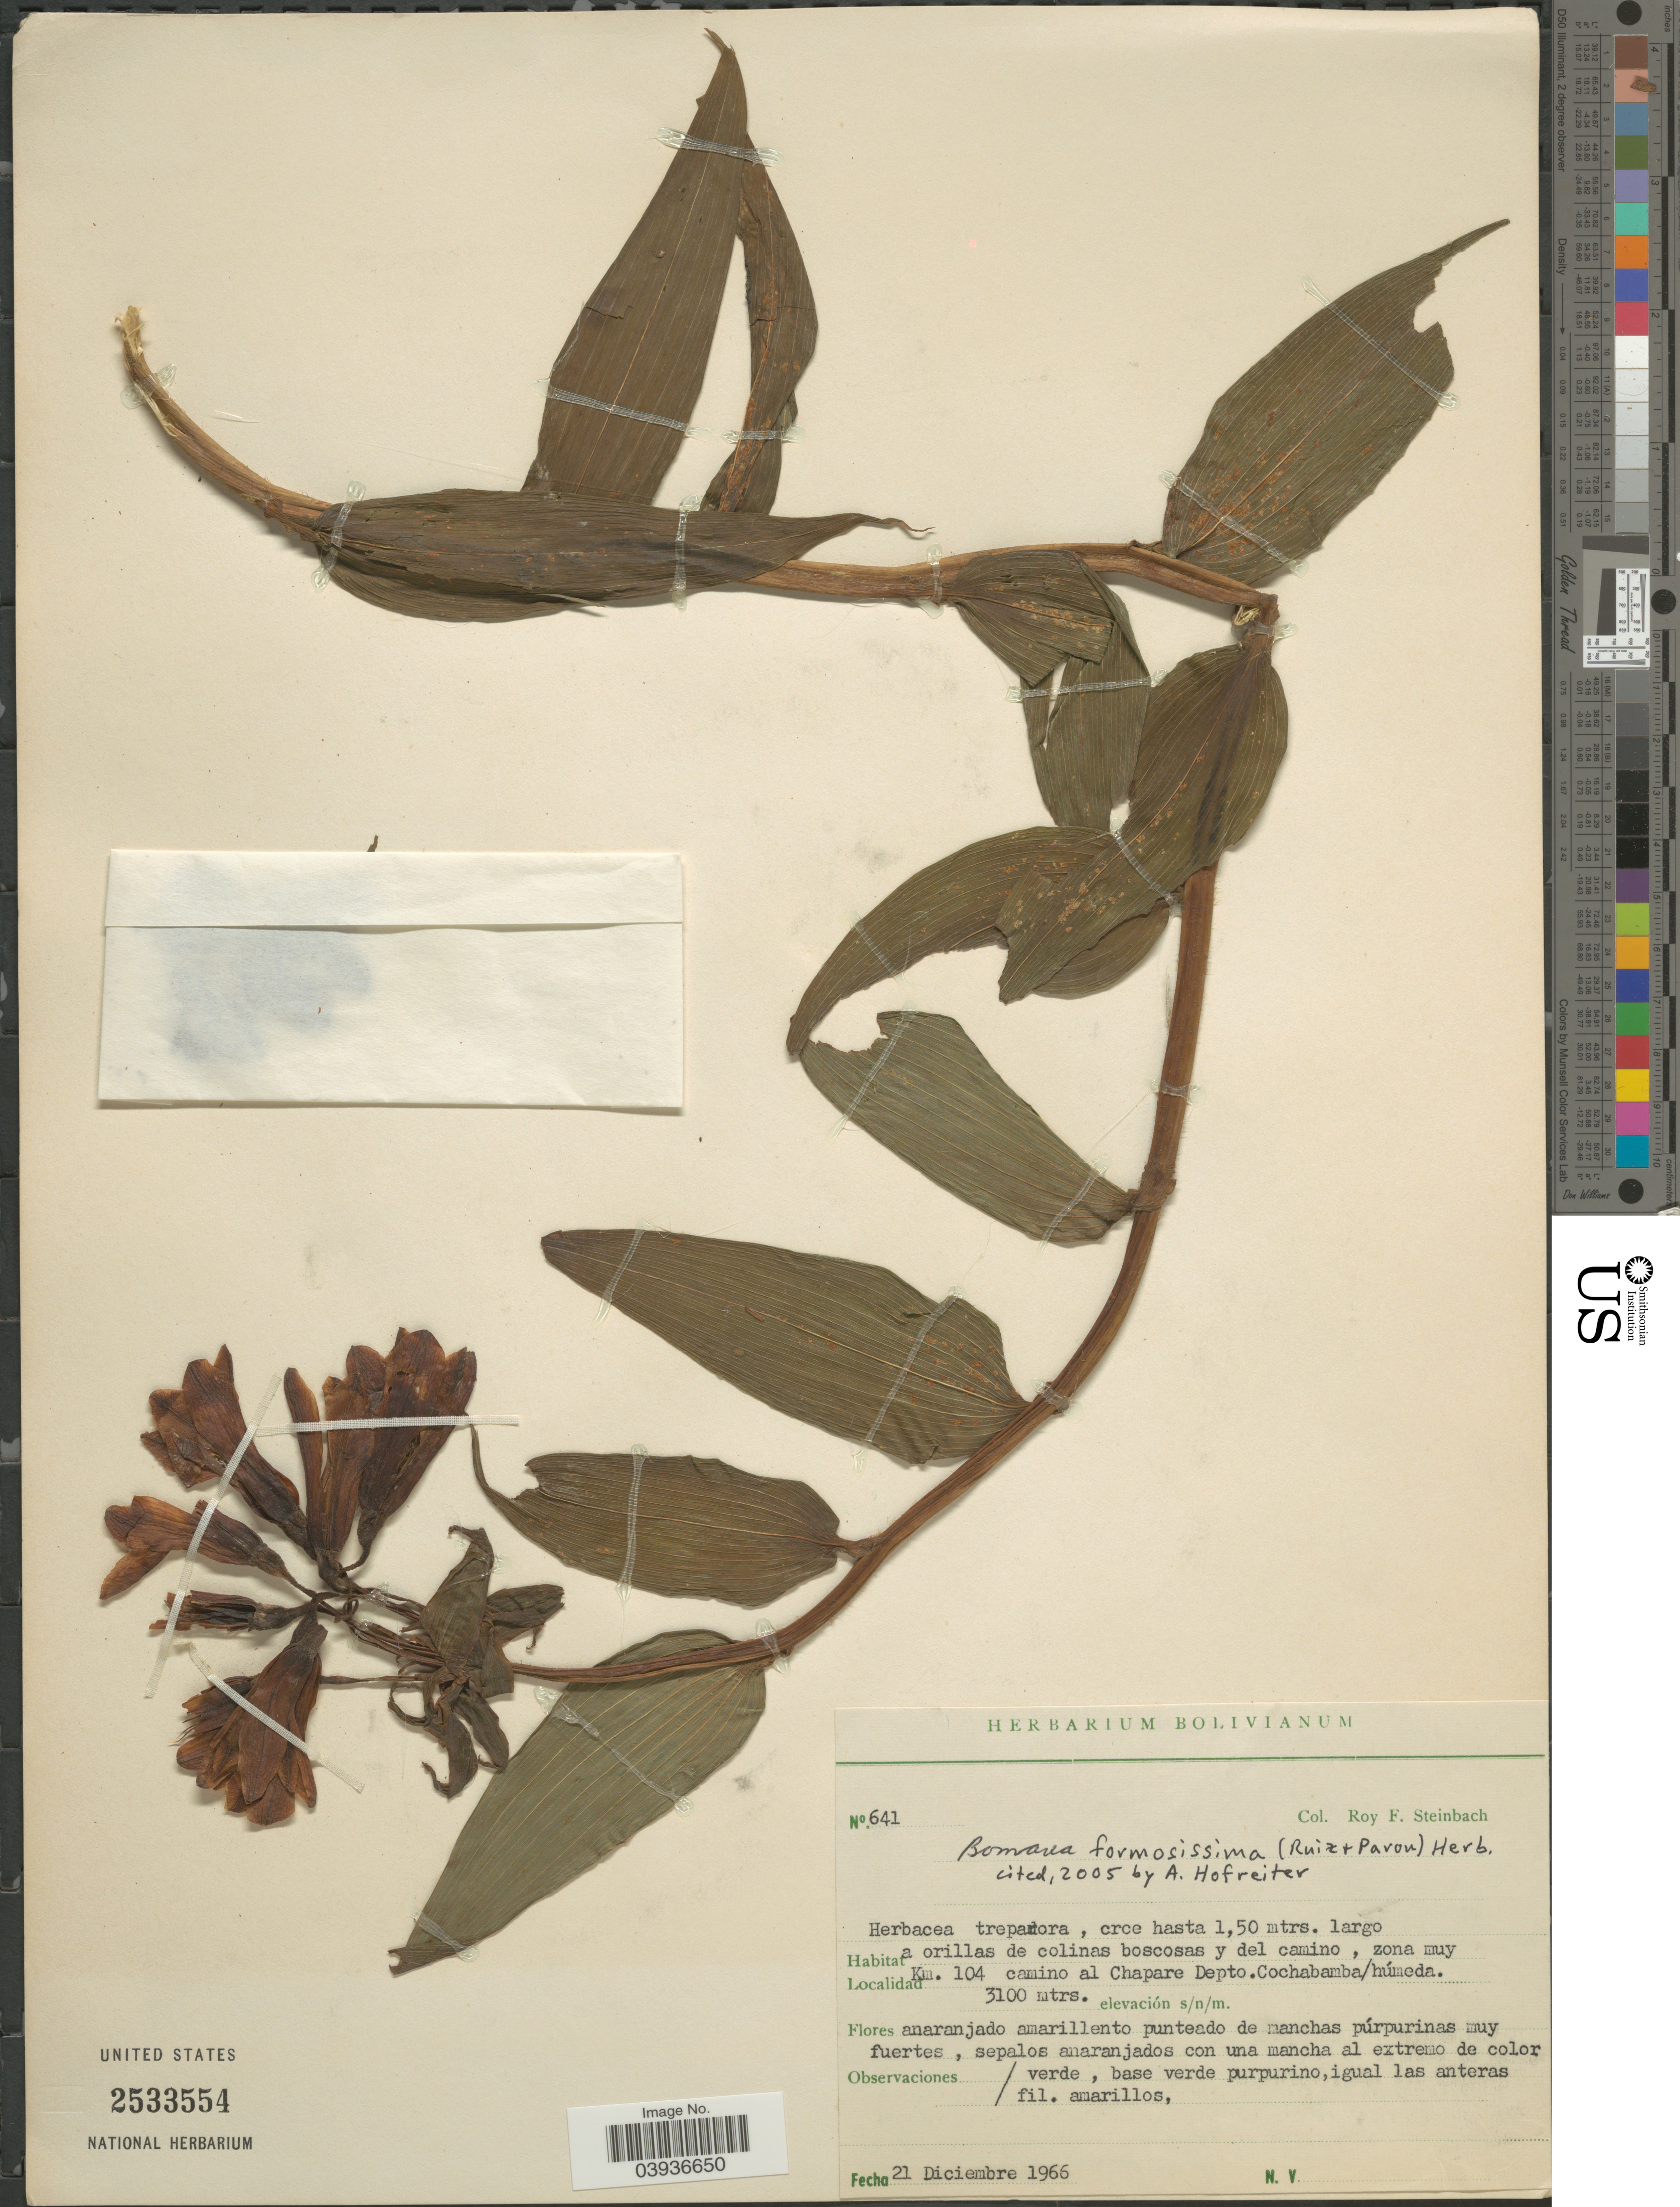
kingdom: Plantae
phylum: Tracheophyta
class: Liliopsida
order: Liliales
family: Alstroemeriaceae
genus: Bomarea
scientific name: Bomarea formosissima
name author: (Ruiz & Pav.) Herb.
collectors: R. F. Steinbach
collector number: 641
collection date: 1966-12-21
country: Bolivia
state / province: Cochabamba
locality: Km. 104 camino al Chapare Depto. Cochabamba.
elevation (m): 3100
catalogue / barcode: US 2533554